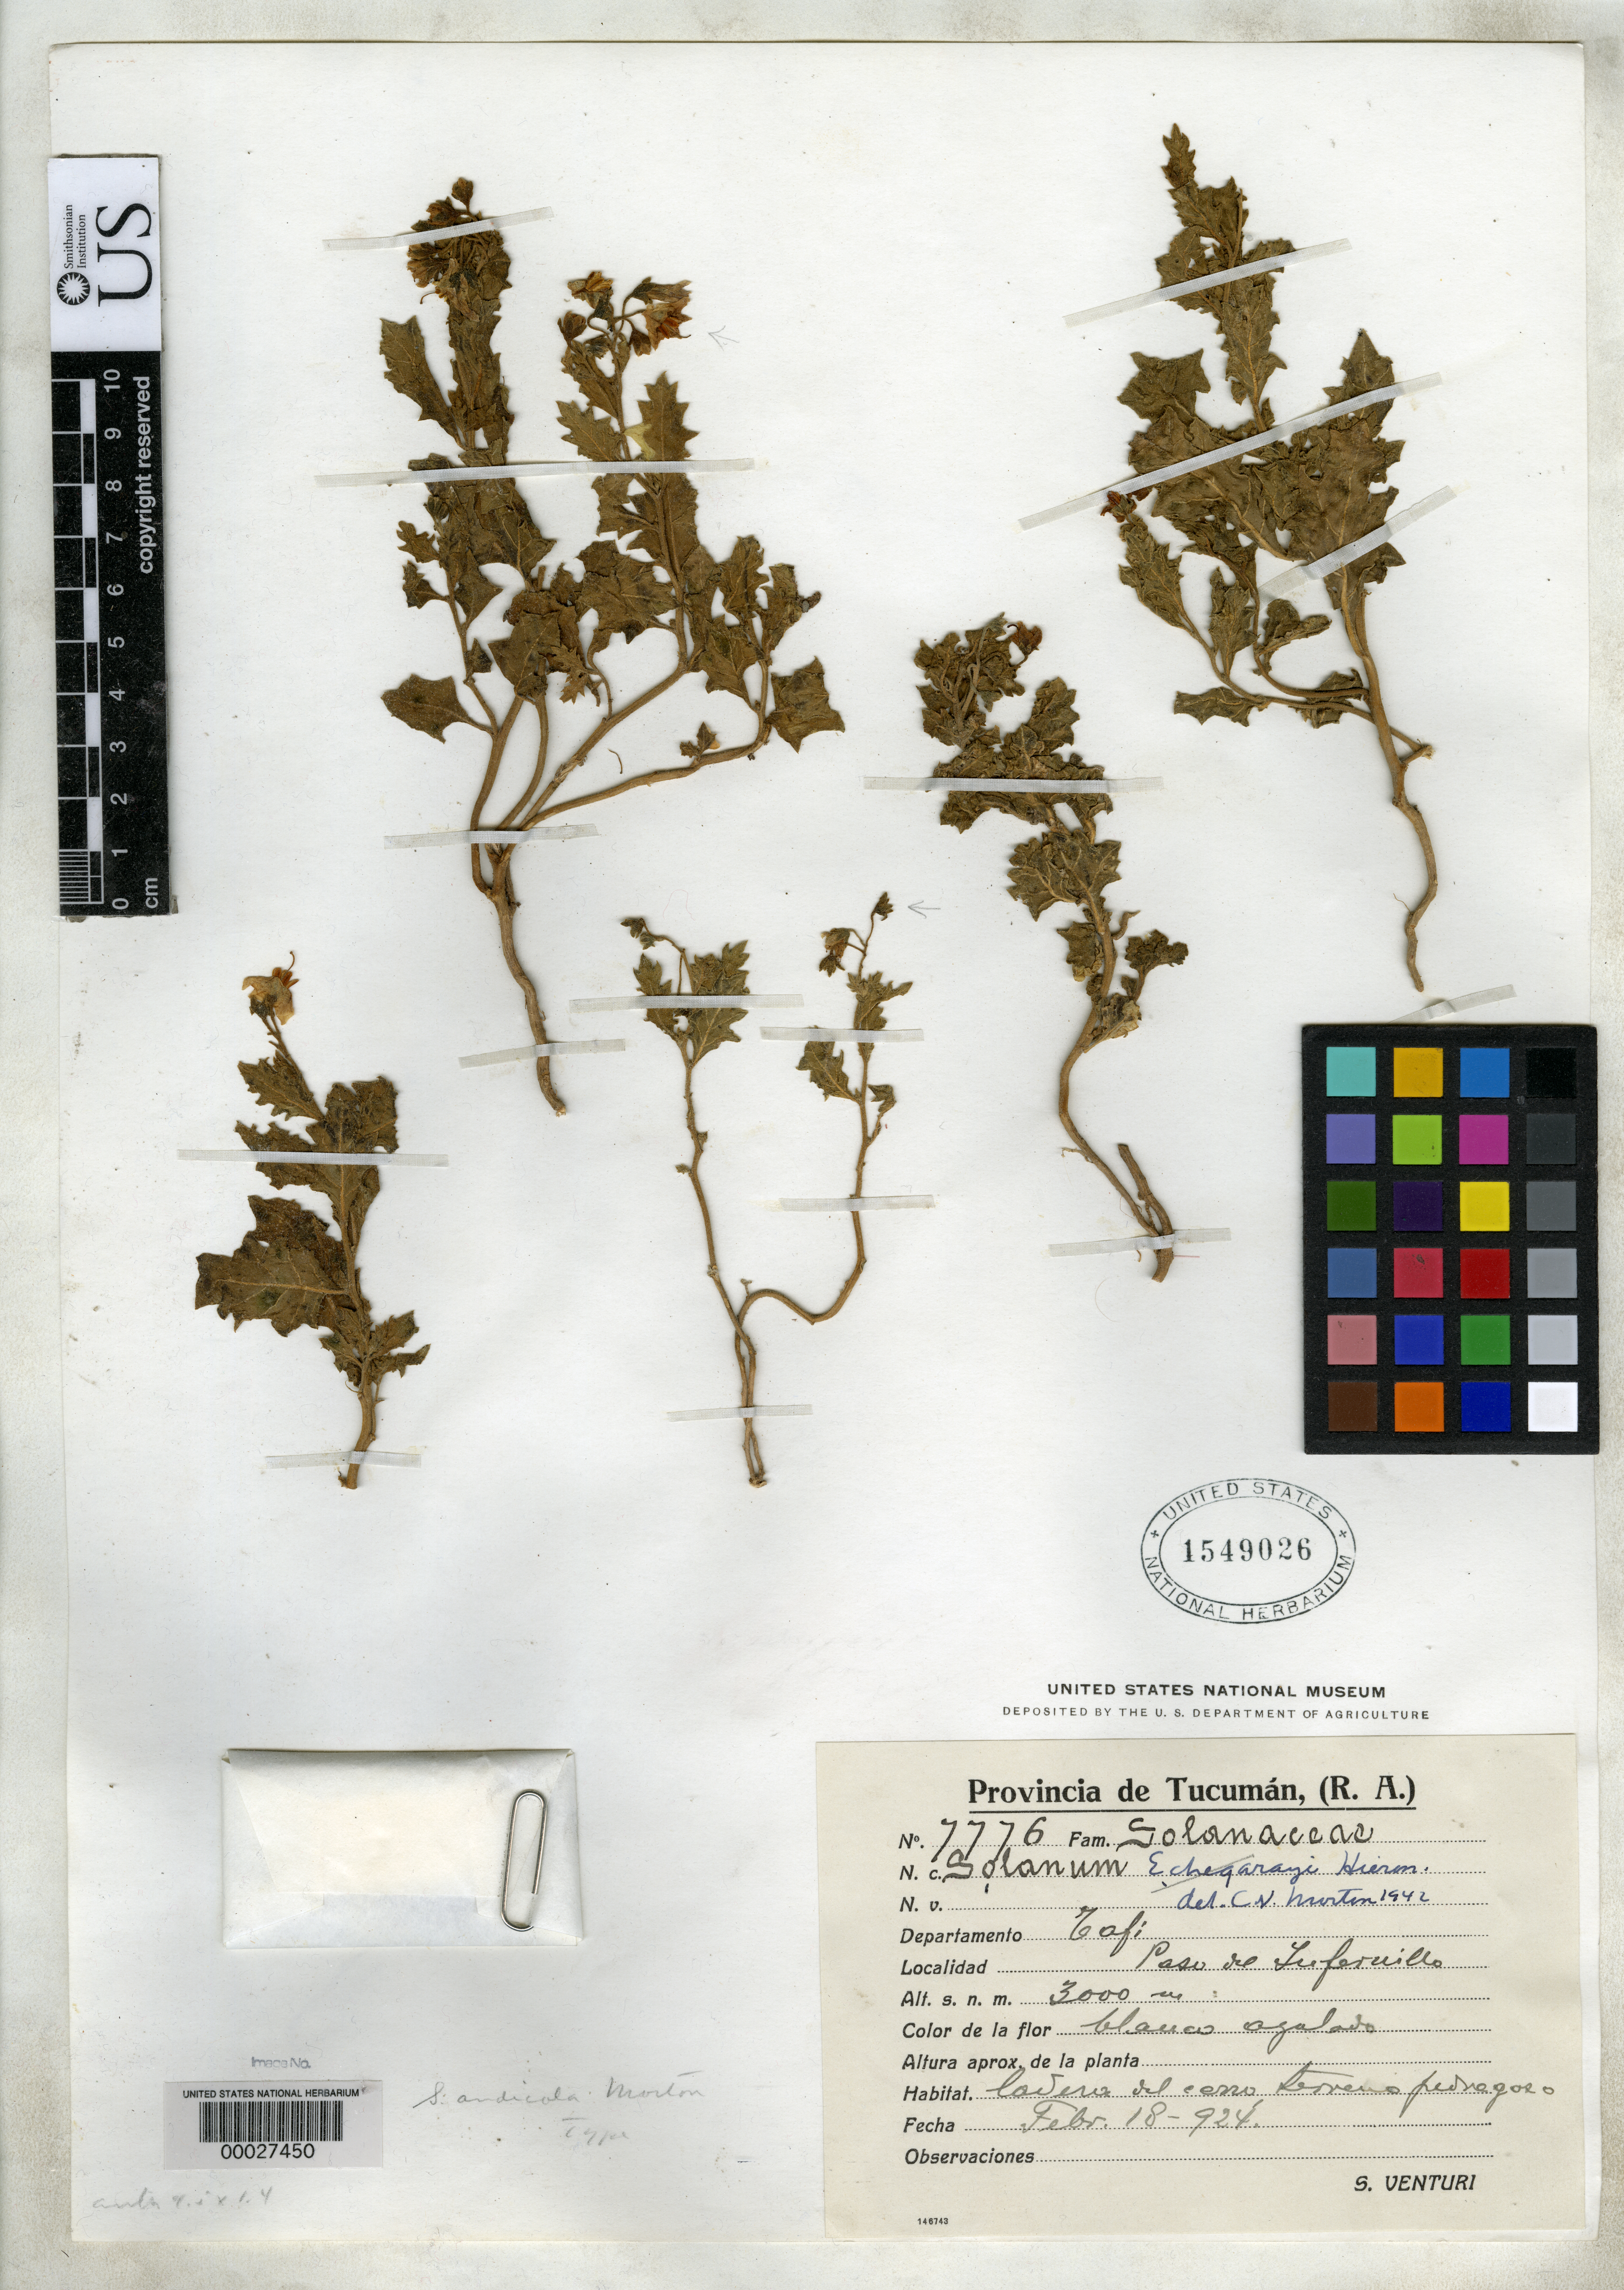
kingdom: Plantae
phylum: Tracheophyta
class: Magnoliopsida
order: Solanales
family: Solanaceae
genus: Solanum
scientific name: Solanum andicola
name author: C.V. Morton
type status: Holotype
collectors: S. Venturi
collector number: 7776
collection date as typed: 18 Feb 1924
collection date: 1924-02-18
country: Argentina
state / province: Tucumán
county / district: Tafí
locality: Paso del Infierrillo.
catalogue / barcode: US 1549026